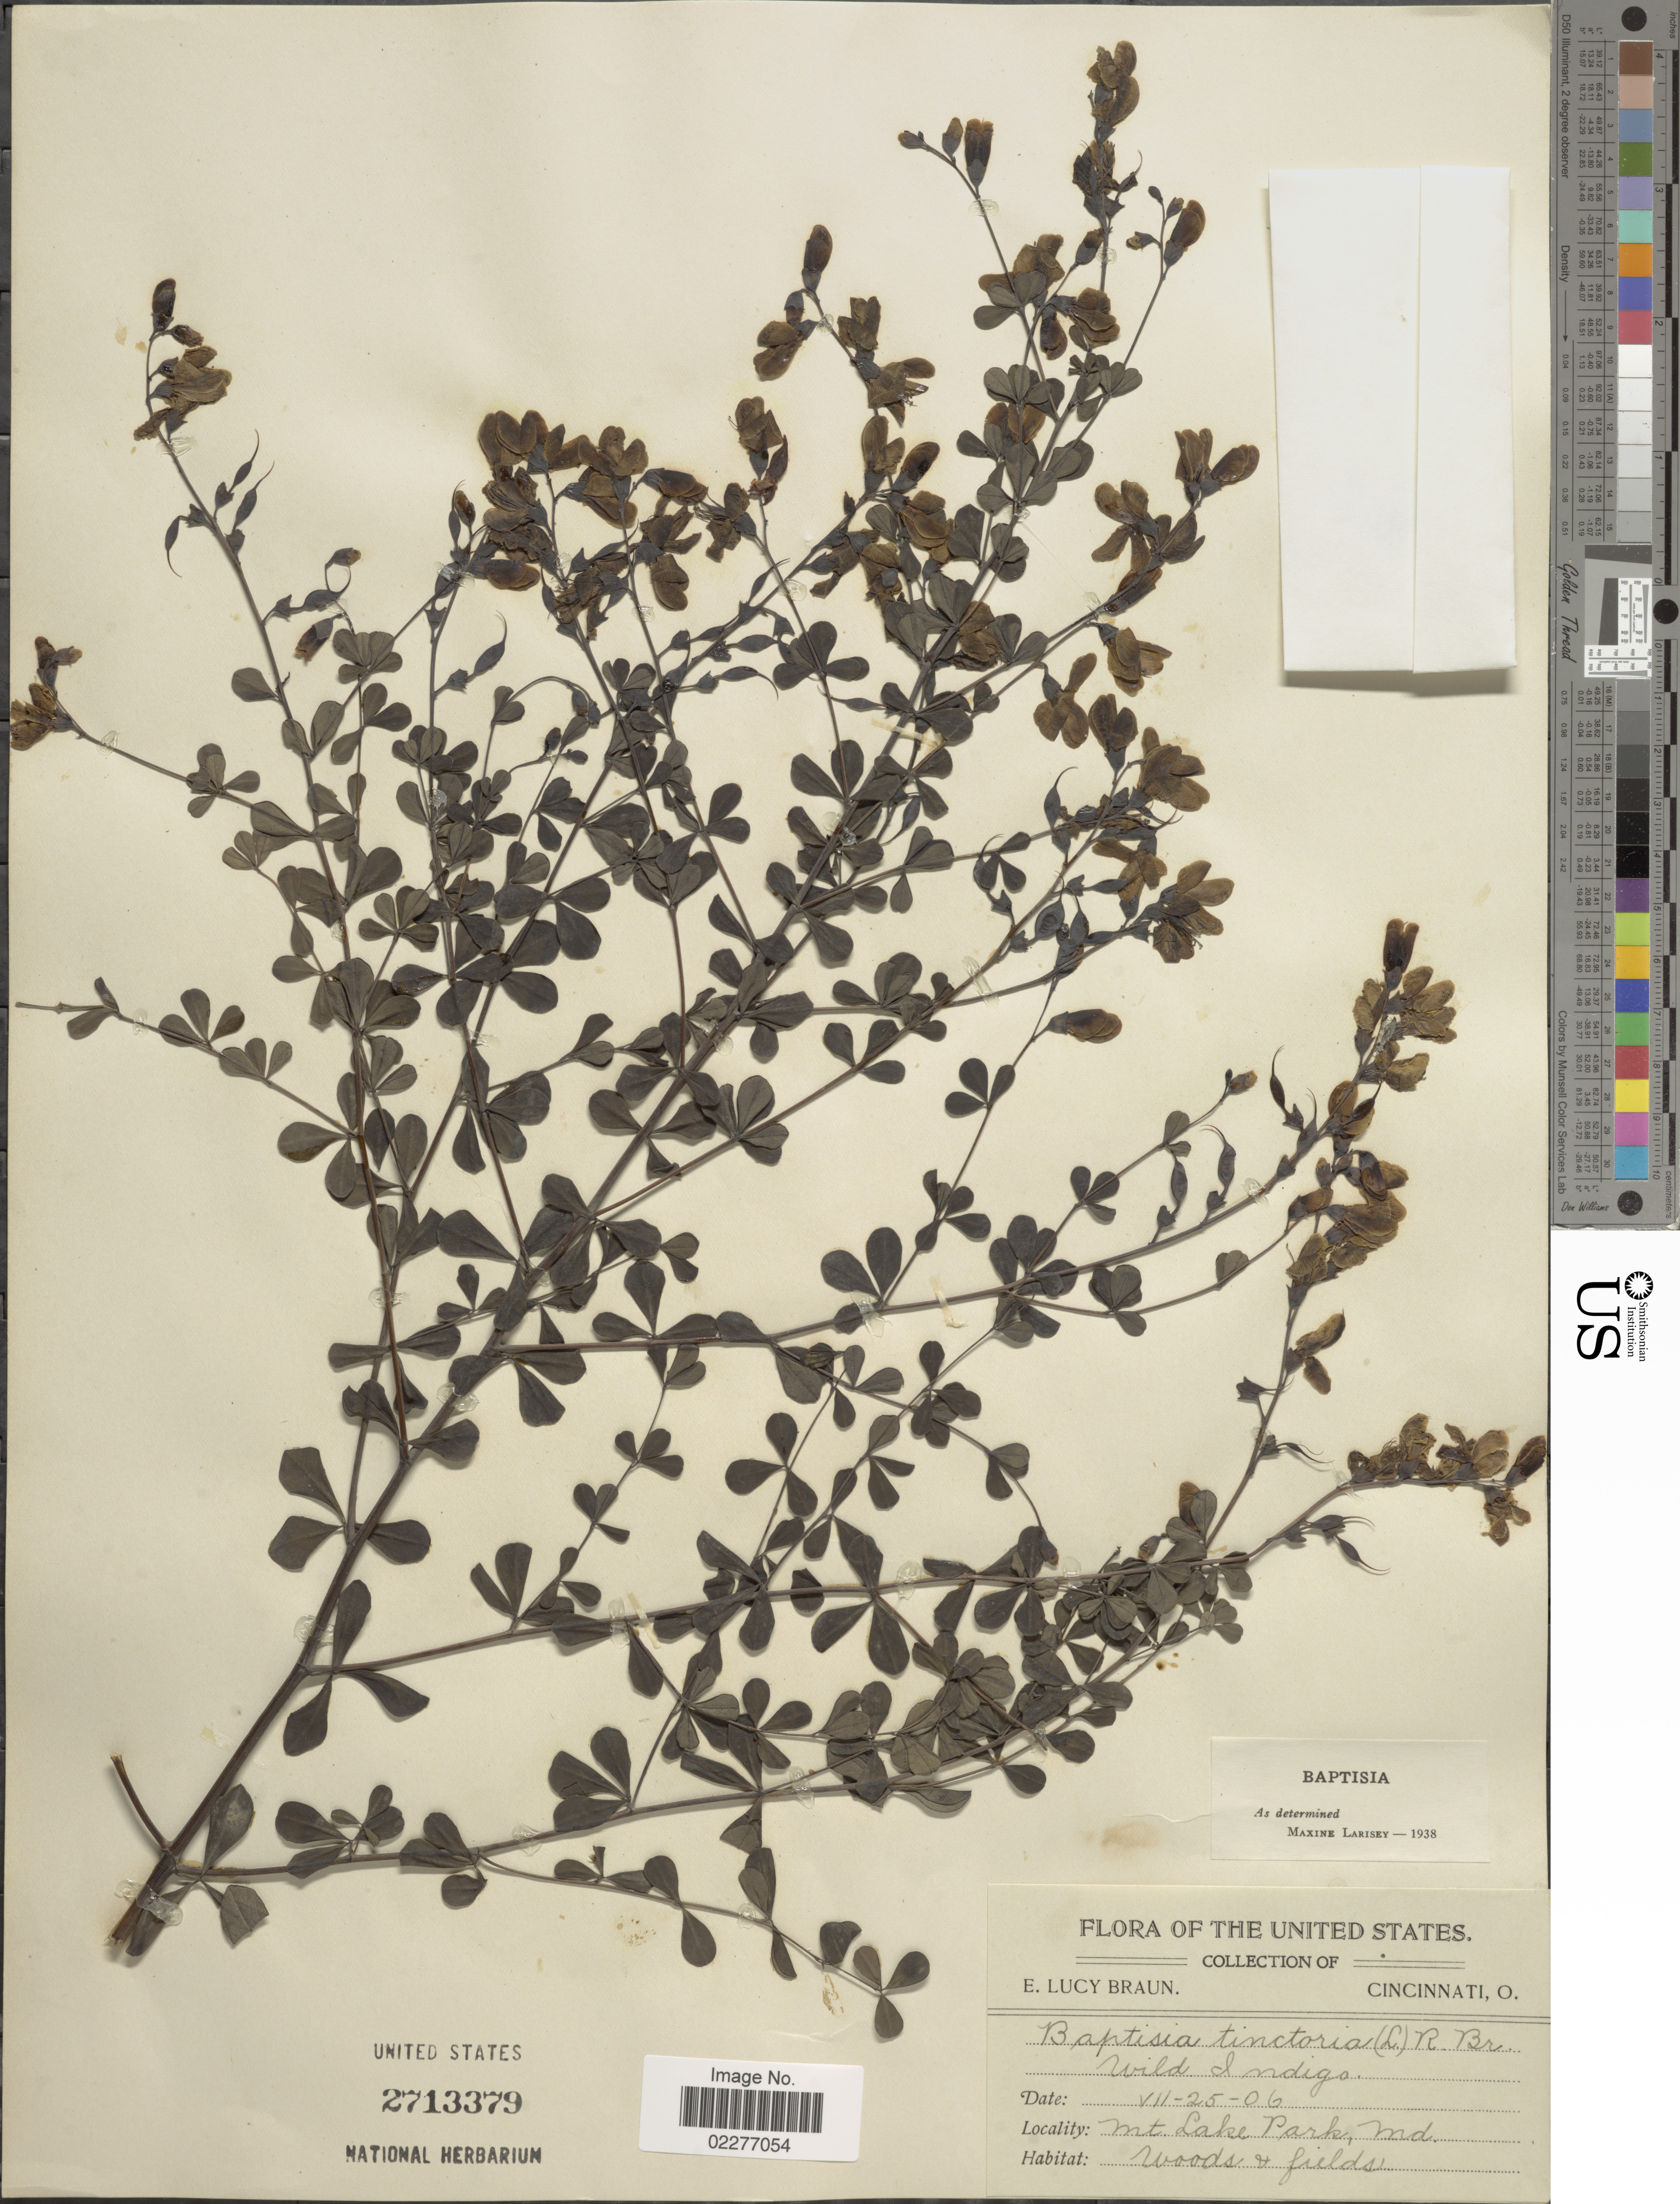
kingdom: Plantae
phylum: Tracheophyta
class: Magnoliopsida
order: Fabales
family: Fabaceae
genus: Baptisia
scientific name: Baptisia tinctoria var. crebra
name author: Fernald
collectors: E. L. Braun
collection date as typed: Transcribed d/m/y: 25/7/06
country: United States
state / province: Maryland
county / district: Garrett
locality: Mt Lake Park, Woods & fields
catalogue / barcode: US 2713379